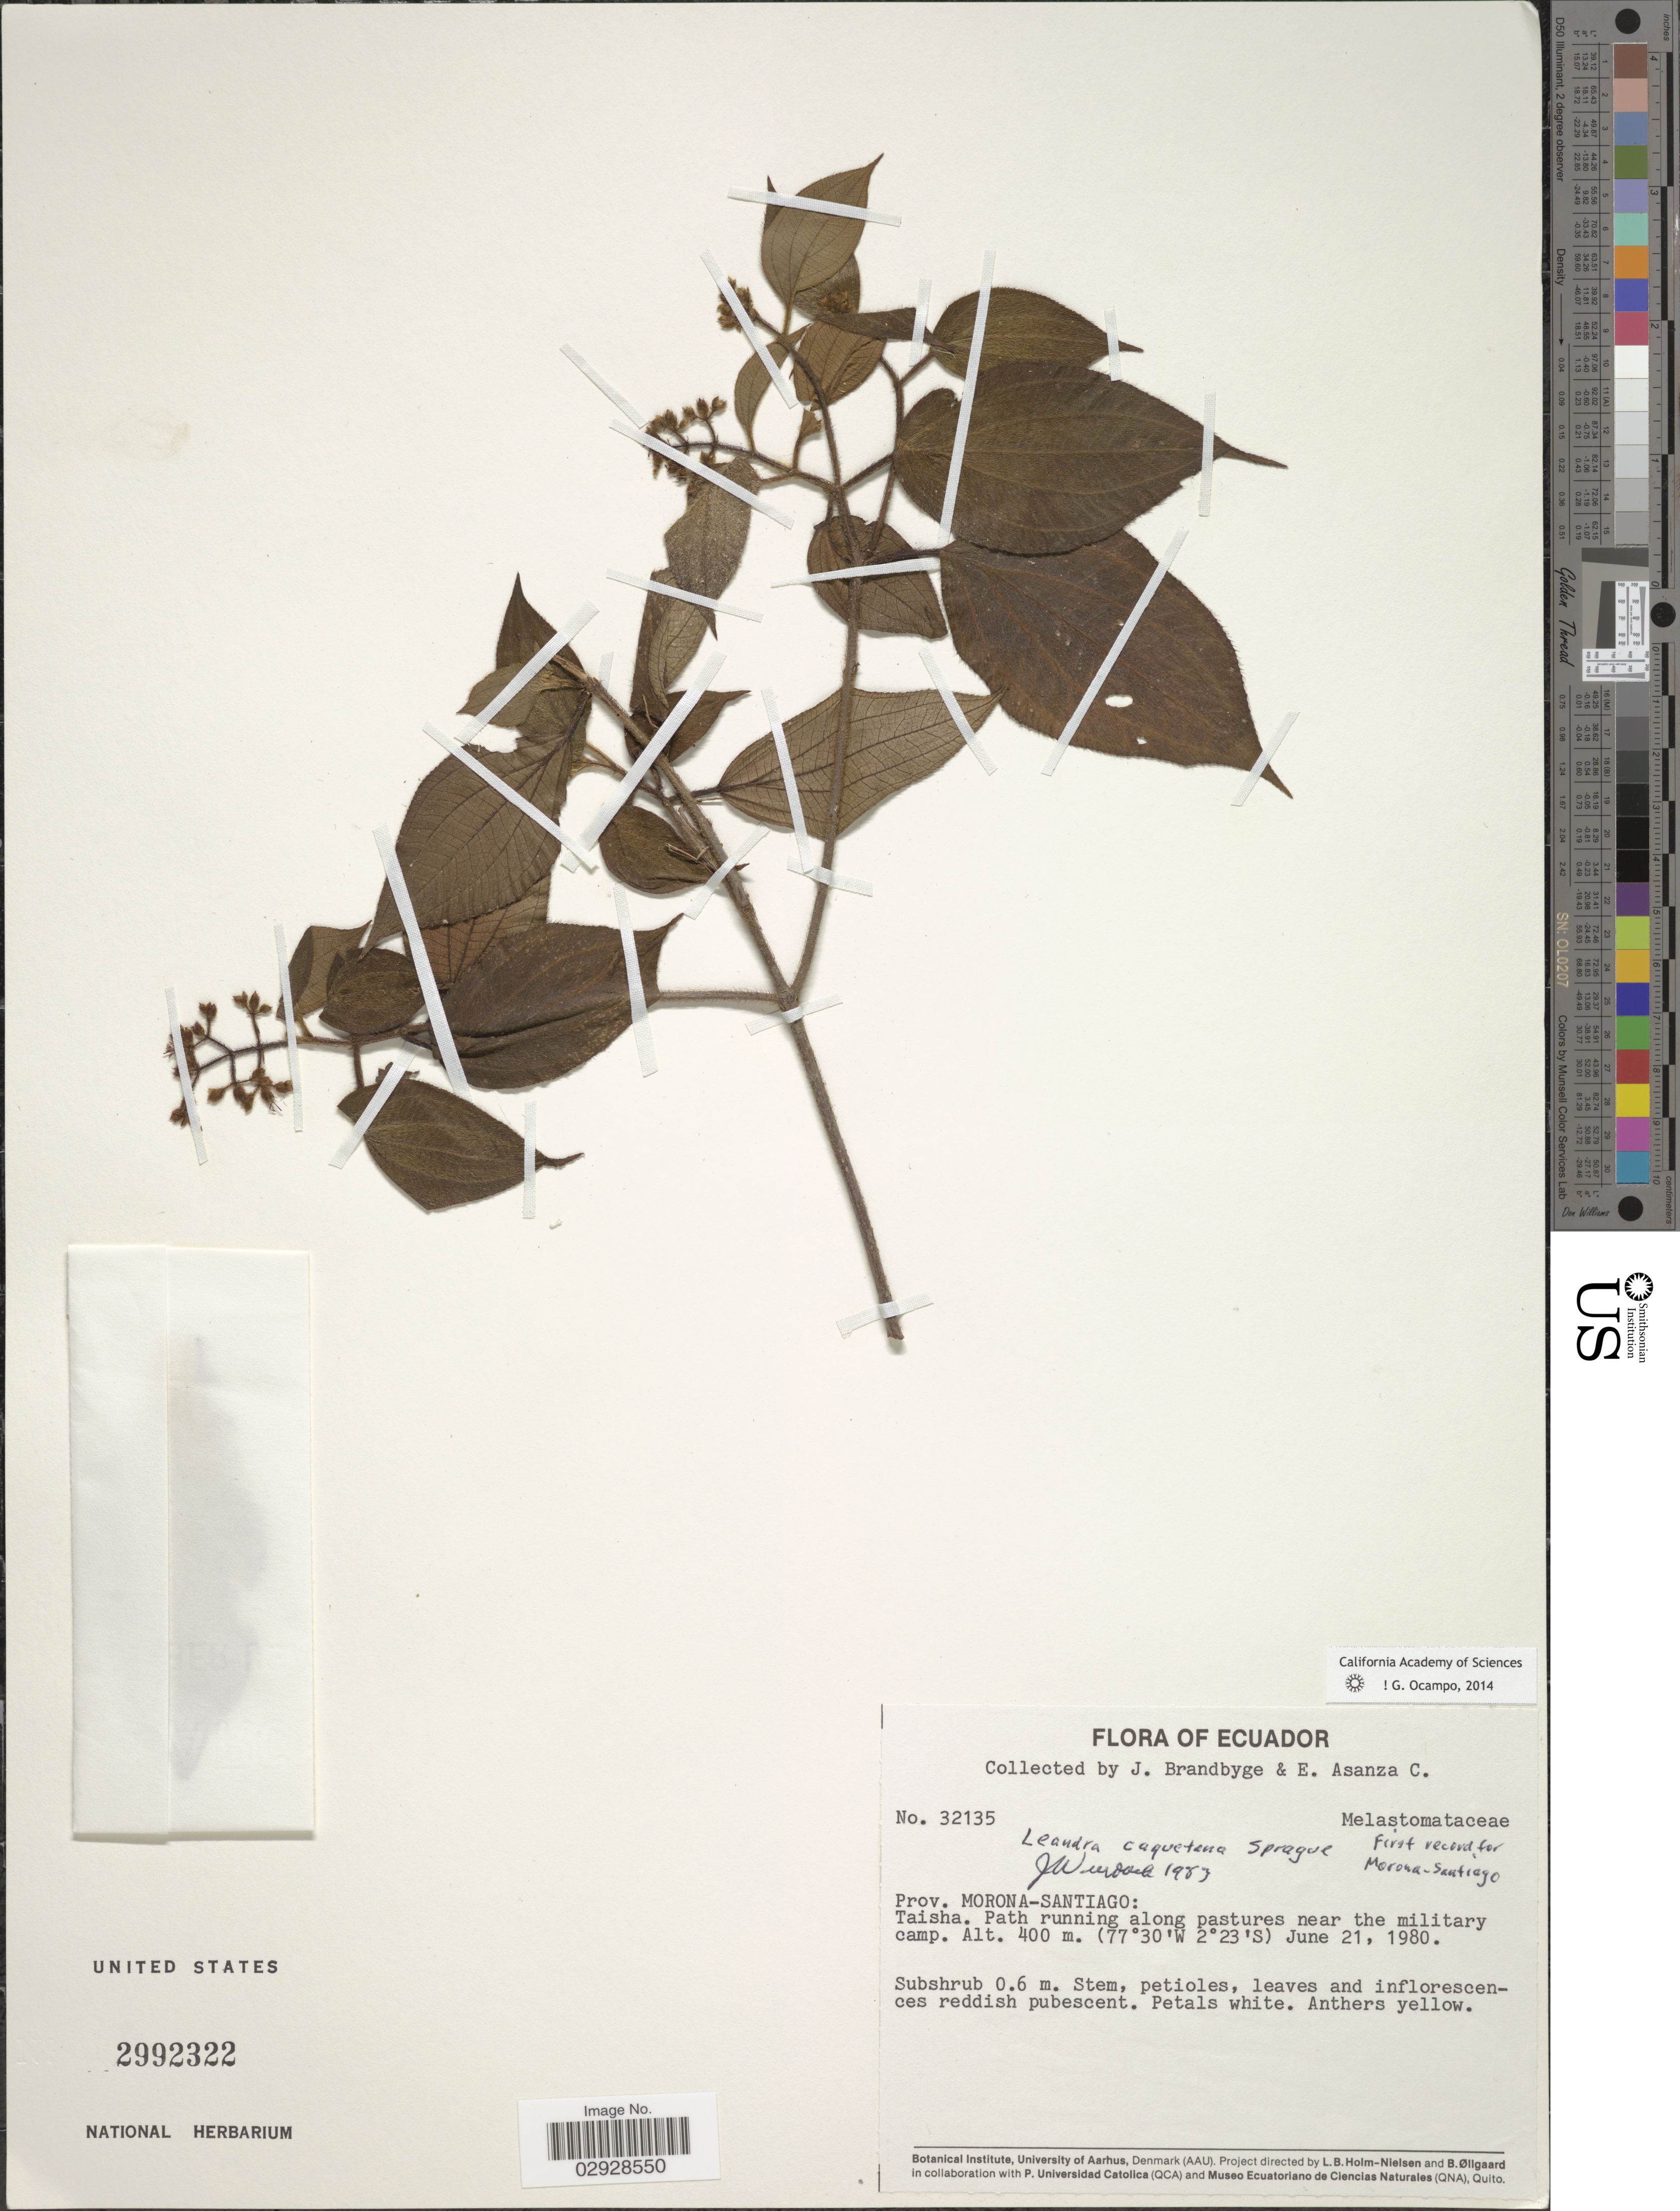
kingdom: Plantae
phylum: Tracheophyta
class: Magnoliopsida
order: Myrtales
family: Melastomataceae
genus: Leandra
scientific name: Leandra caquetana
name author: Sprague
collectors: J. Brandbyge & E. Asanza C.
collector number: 32135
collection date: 1980-06-21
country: Ecuador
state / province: Morona-Santiago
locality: Taisha. Path running along pastures near the military camp.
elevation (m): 400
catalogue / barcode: US 2992322